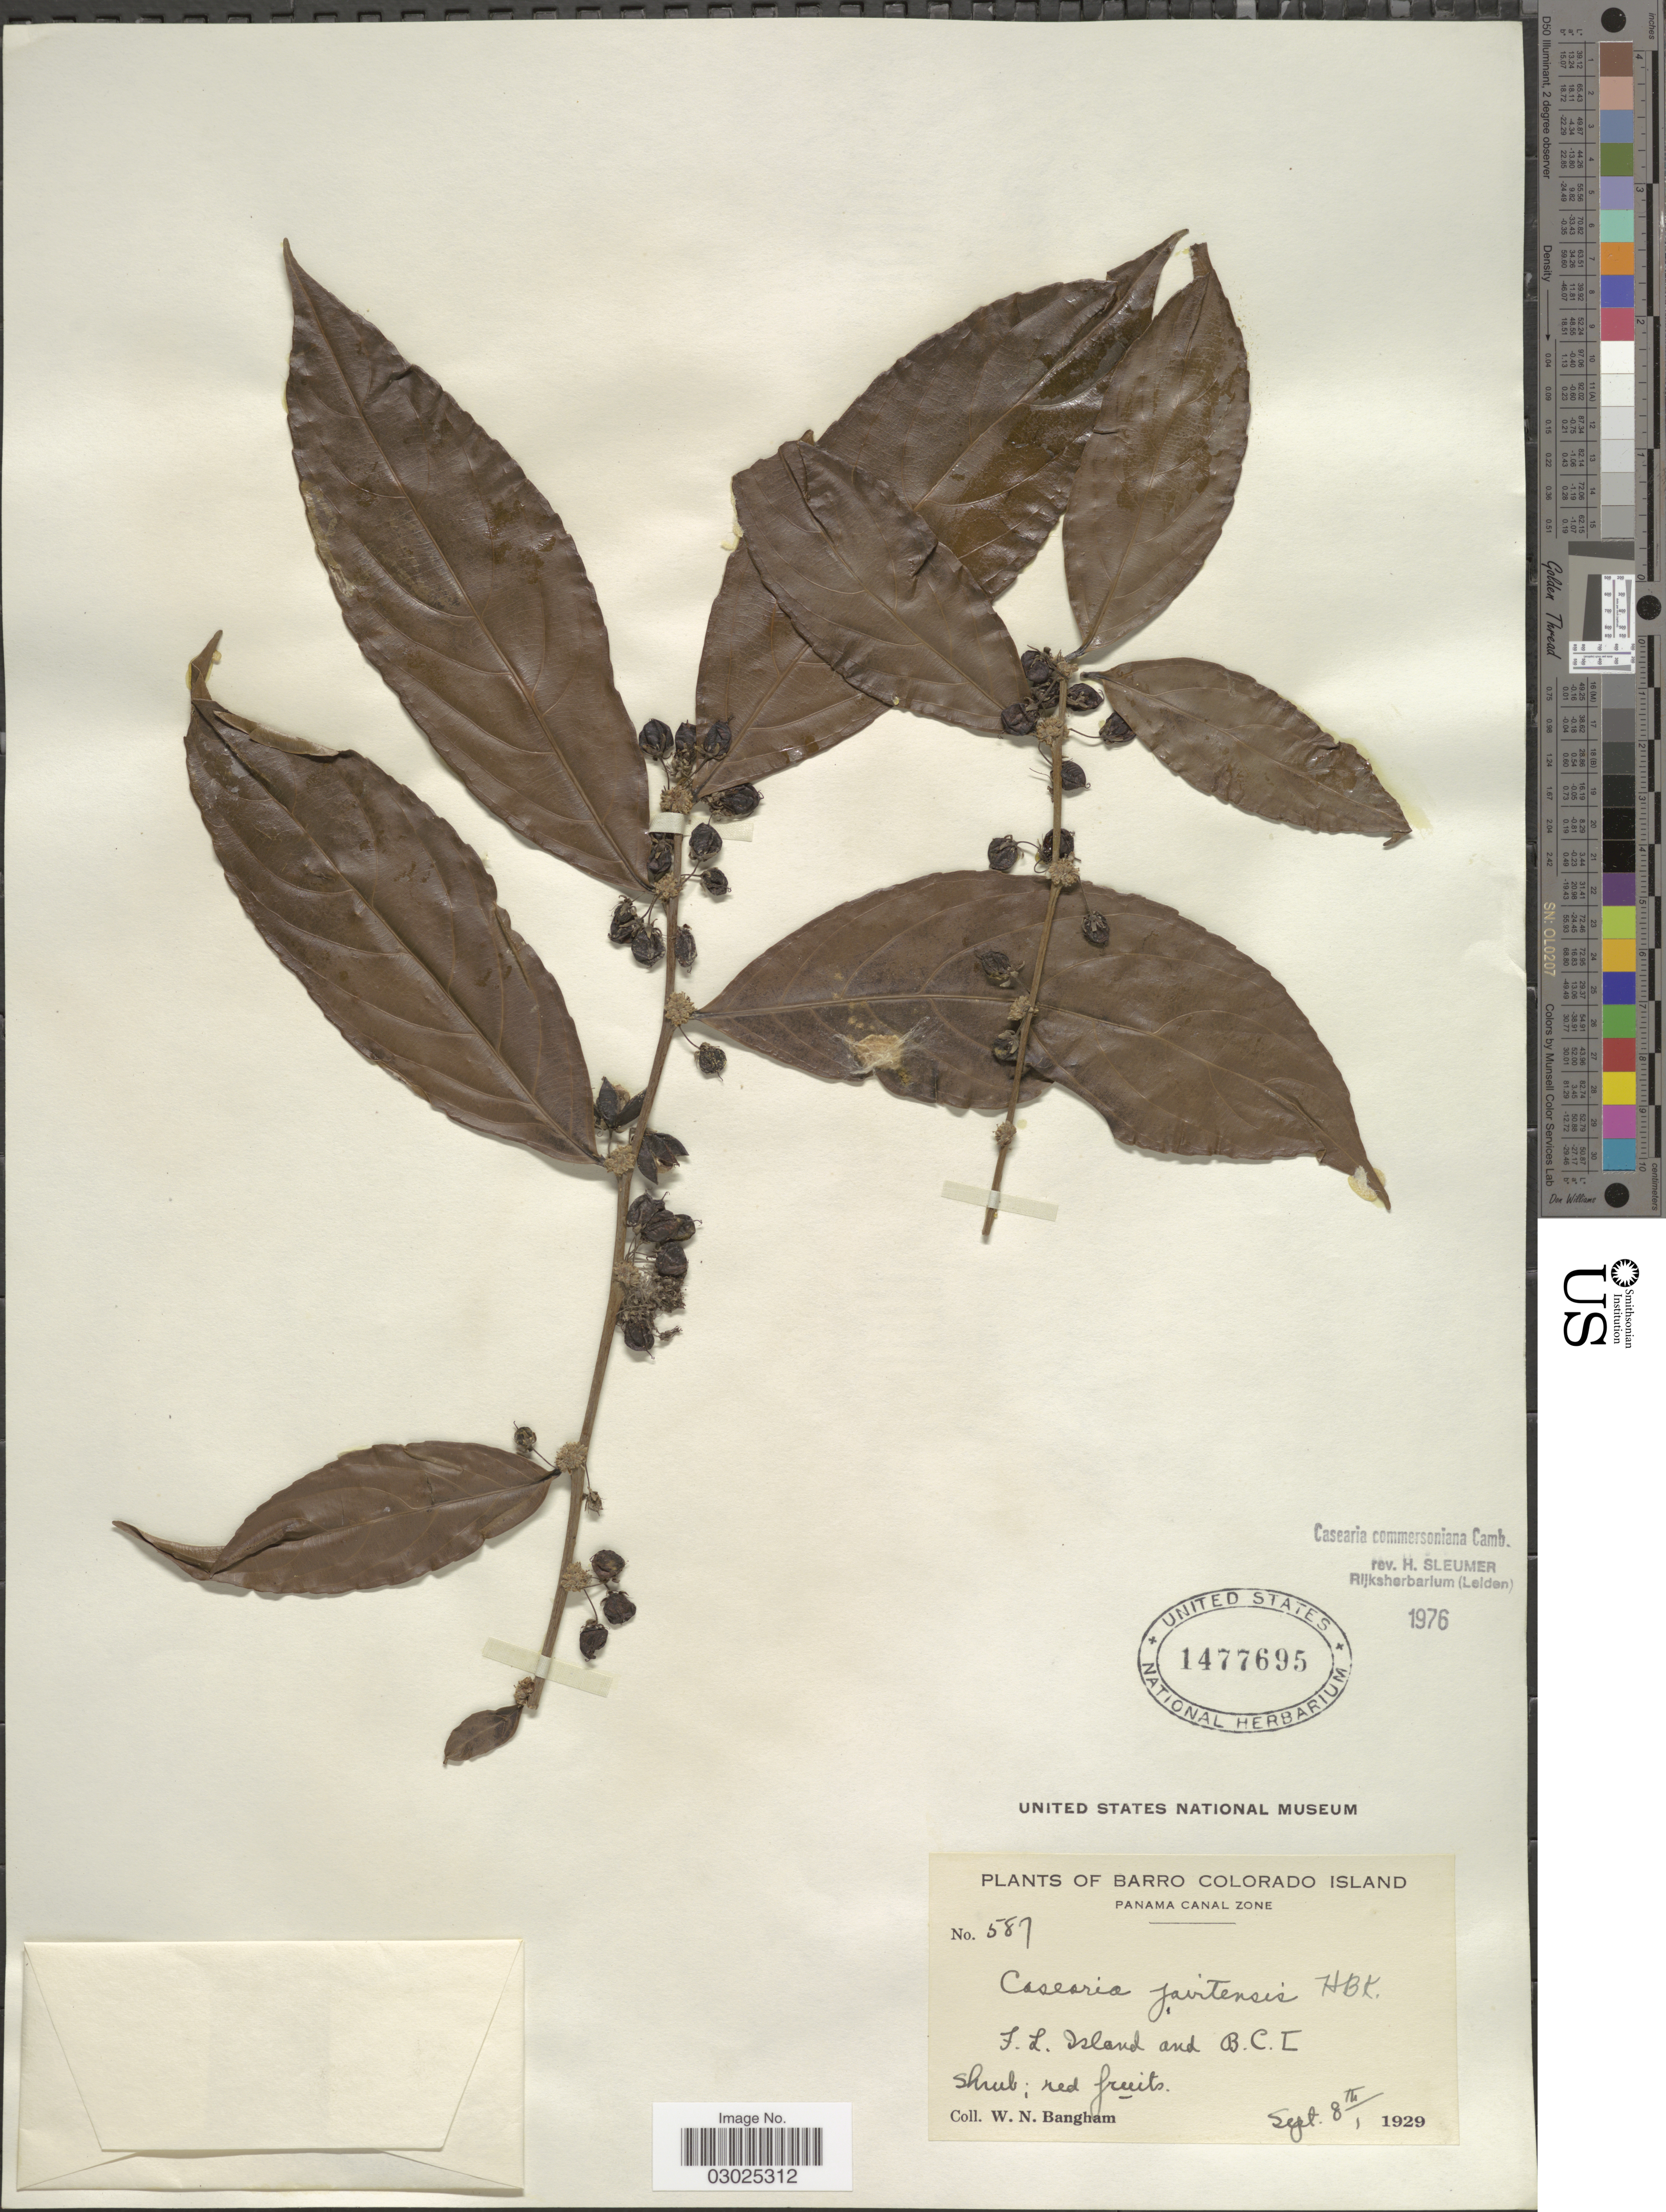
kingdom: Plantae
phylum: Tracheophyta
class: Magnoliopsida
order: Malpighiales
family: Salicaceae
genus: Piparea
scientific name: Piparea dentata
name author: Aubl.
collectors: W. Bangham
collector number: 587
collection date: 1929-09-08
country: Panama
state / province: Panamá Oeste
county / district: Canal Zone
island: Barro Colorado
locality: Barro Colorado Island. Panama Canal Zone. F. L. Island and B. C. I.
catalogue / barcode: US 1477695